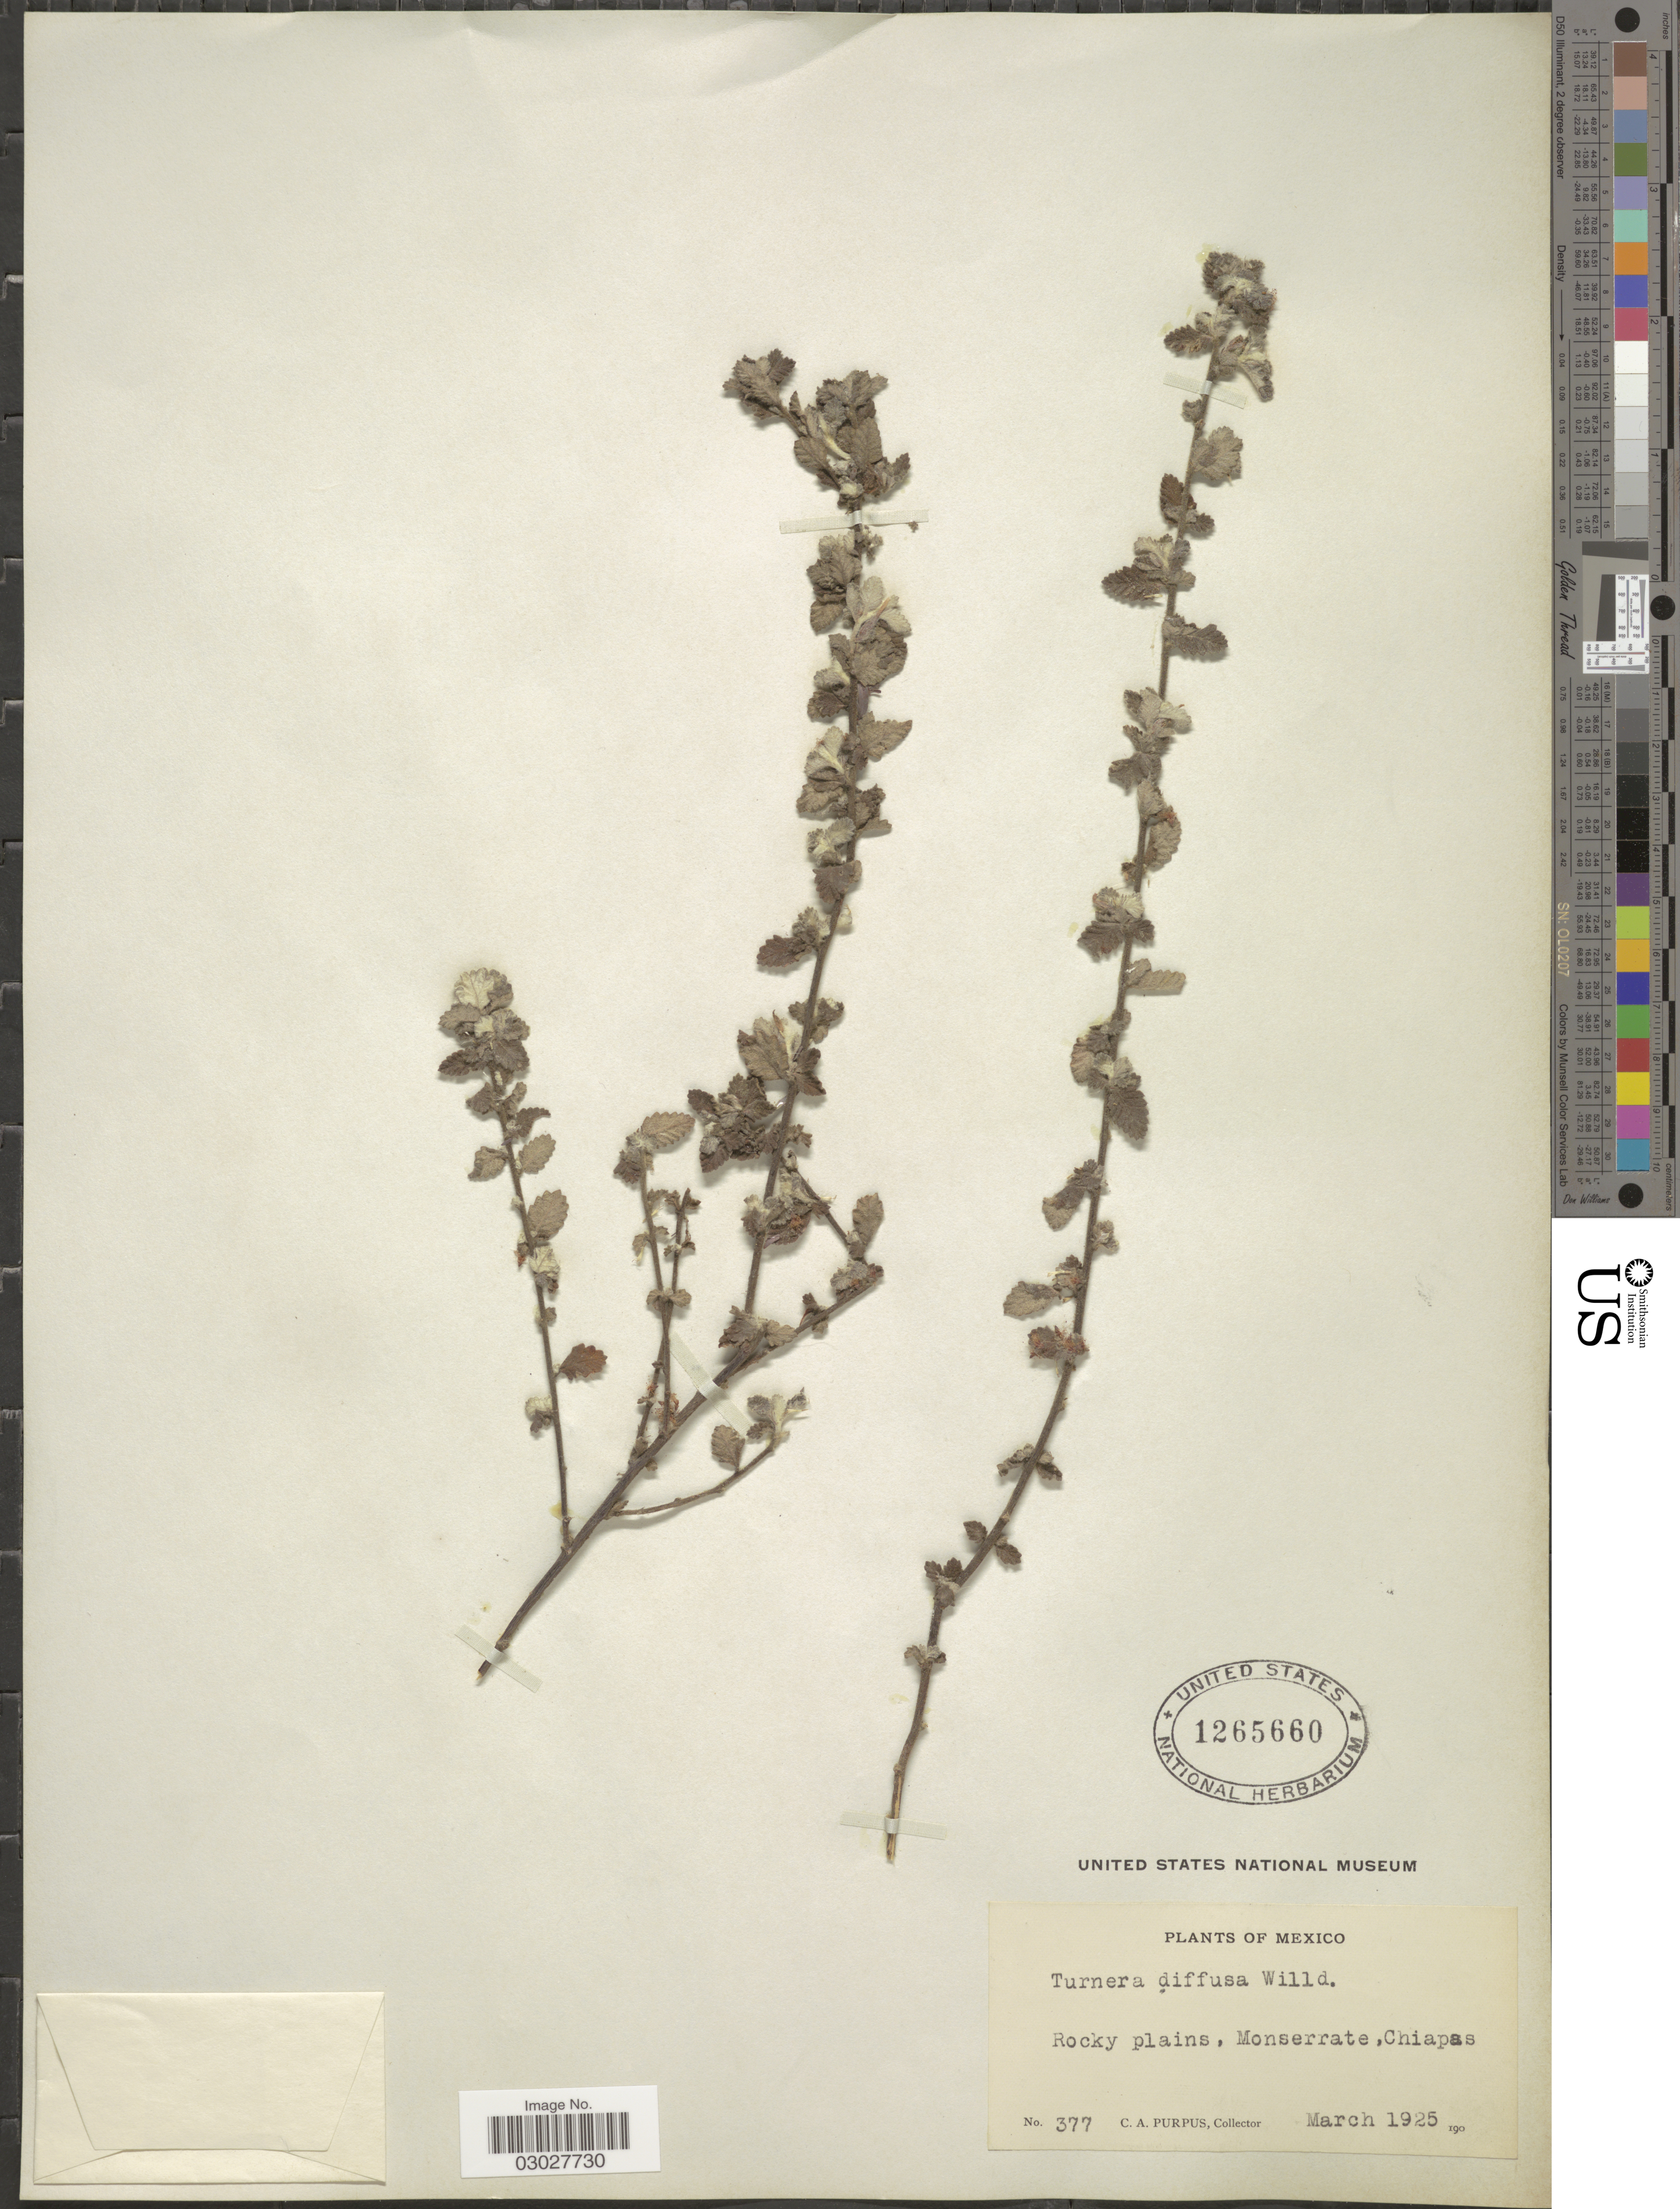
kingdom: Plantae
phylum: Tracheophyta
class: Magnoliopsida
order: Malpighiales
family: Turneraceae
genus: Turnera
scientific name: Turnera diffusa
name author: Willd. ex Schult.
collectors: C. A. Purpus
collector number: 377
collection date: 1925-03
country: Mexico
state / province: Chiapas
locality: Rocky plains, Monserrate.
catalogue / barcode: US 1265660